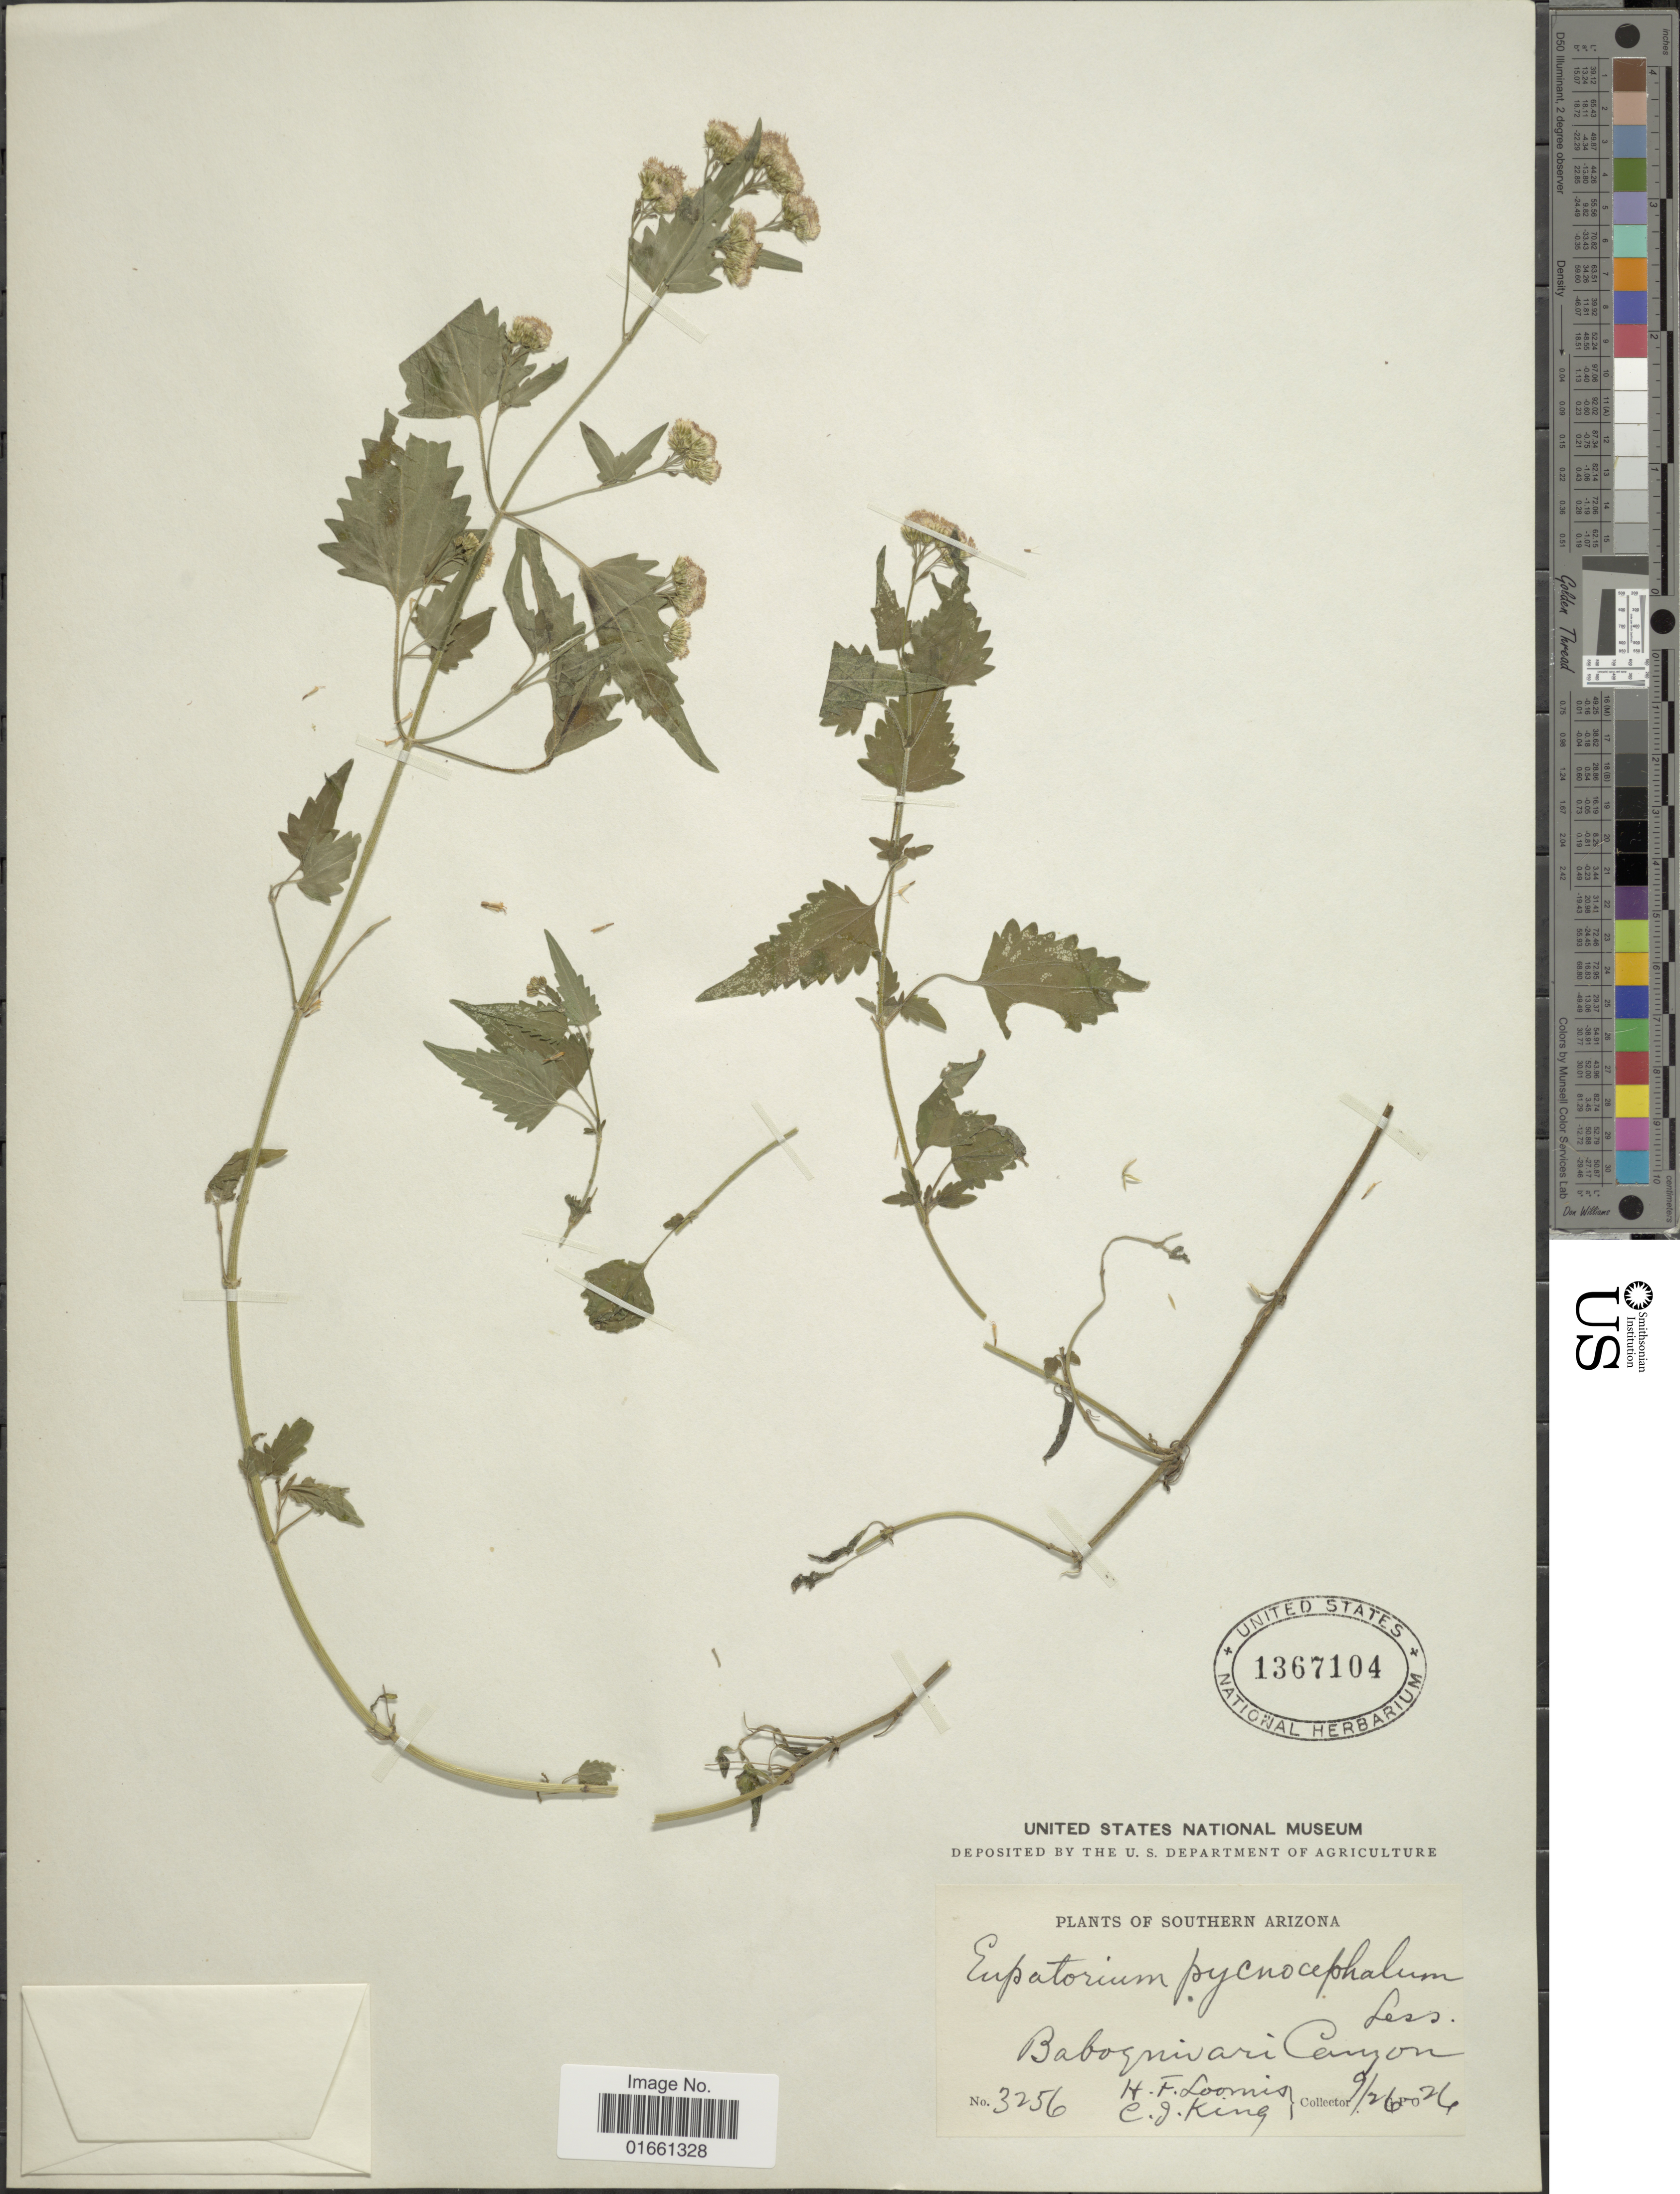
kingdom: Plantae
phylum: Tracheophyta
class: Magnoliopsida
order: Asterales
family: Asteraceae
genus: Fleischmannia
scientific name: Fleischmannia sonorae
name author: (A. Gray) R.M. King & H. Rob.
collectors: H. F. Loomis & C. J. King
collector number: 3256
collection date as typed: Transcribed d/m/y: 26/7/24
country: United States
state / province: Arizona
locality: Southern Arizon, Babogniwari Canyon.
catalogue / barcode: US 1367104